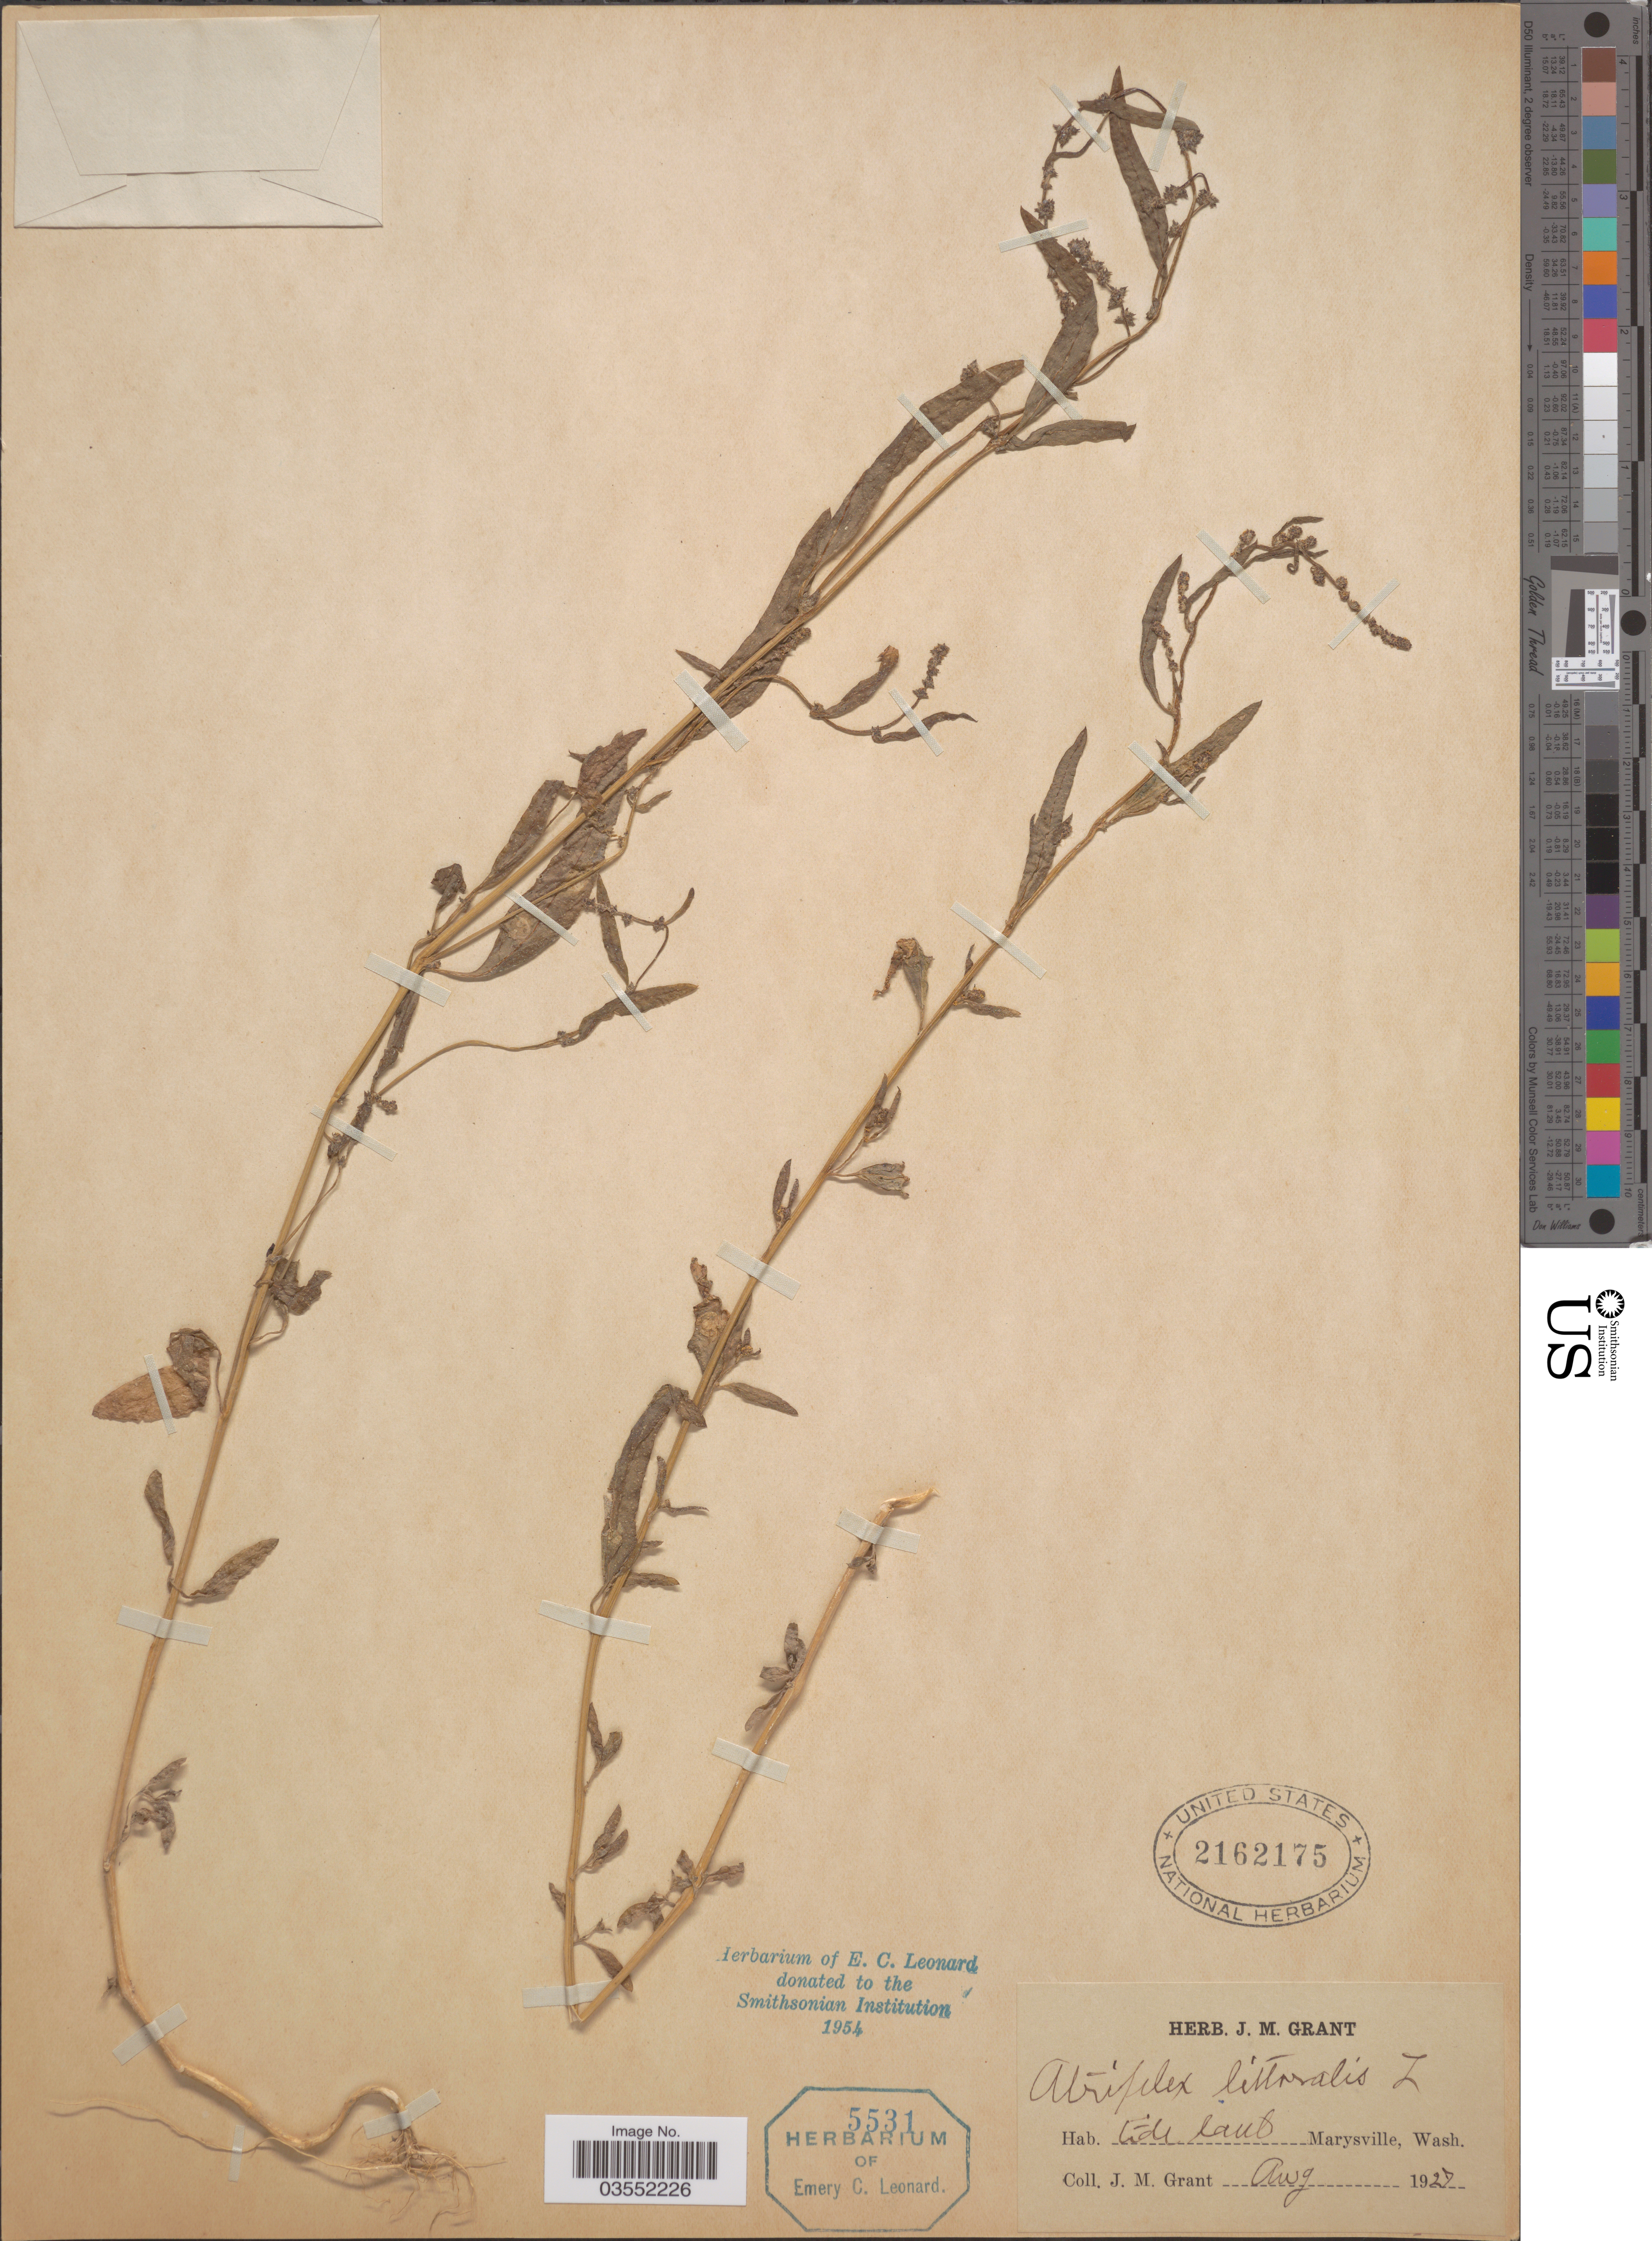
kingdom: Plantae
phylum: Tracheophyta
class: Magnoliopsida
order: Caryophyllales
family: Amaranthaceae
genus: Atriplex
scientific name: Atriplex littoralis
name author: L.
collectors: J. M. Grant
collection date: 1927-08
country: United States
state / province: Washington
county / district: Snohomish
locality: Marysville.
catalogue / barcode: US 2162175